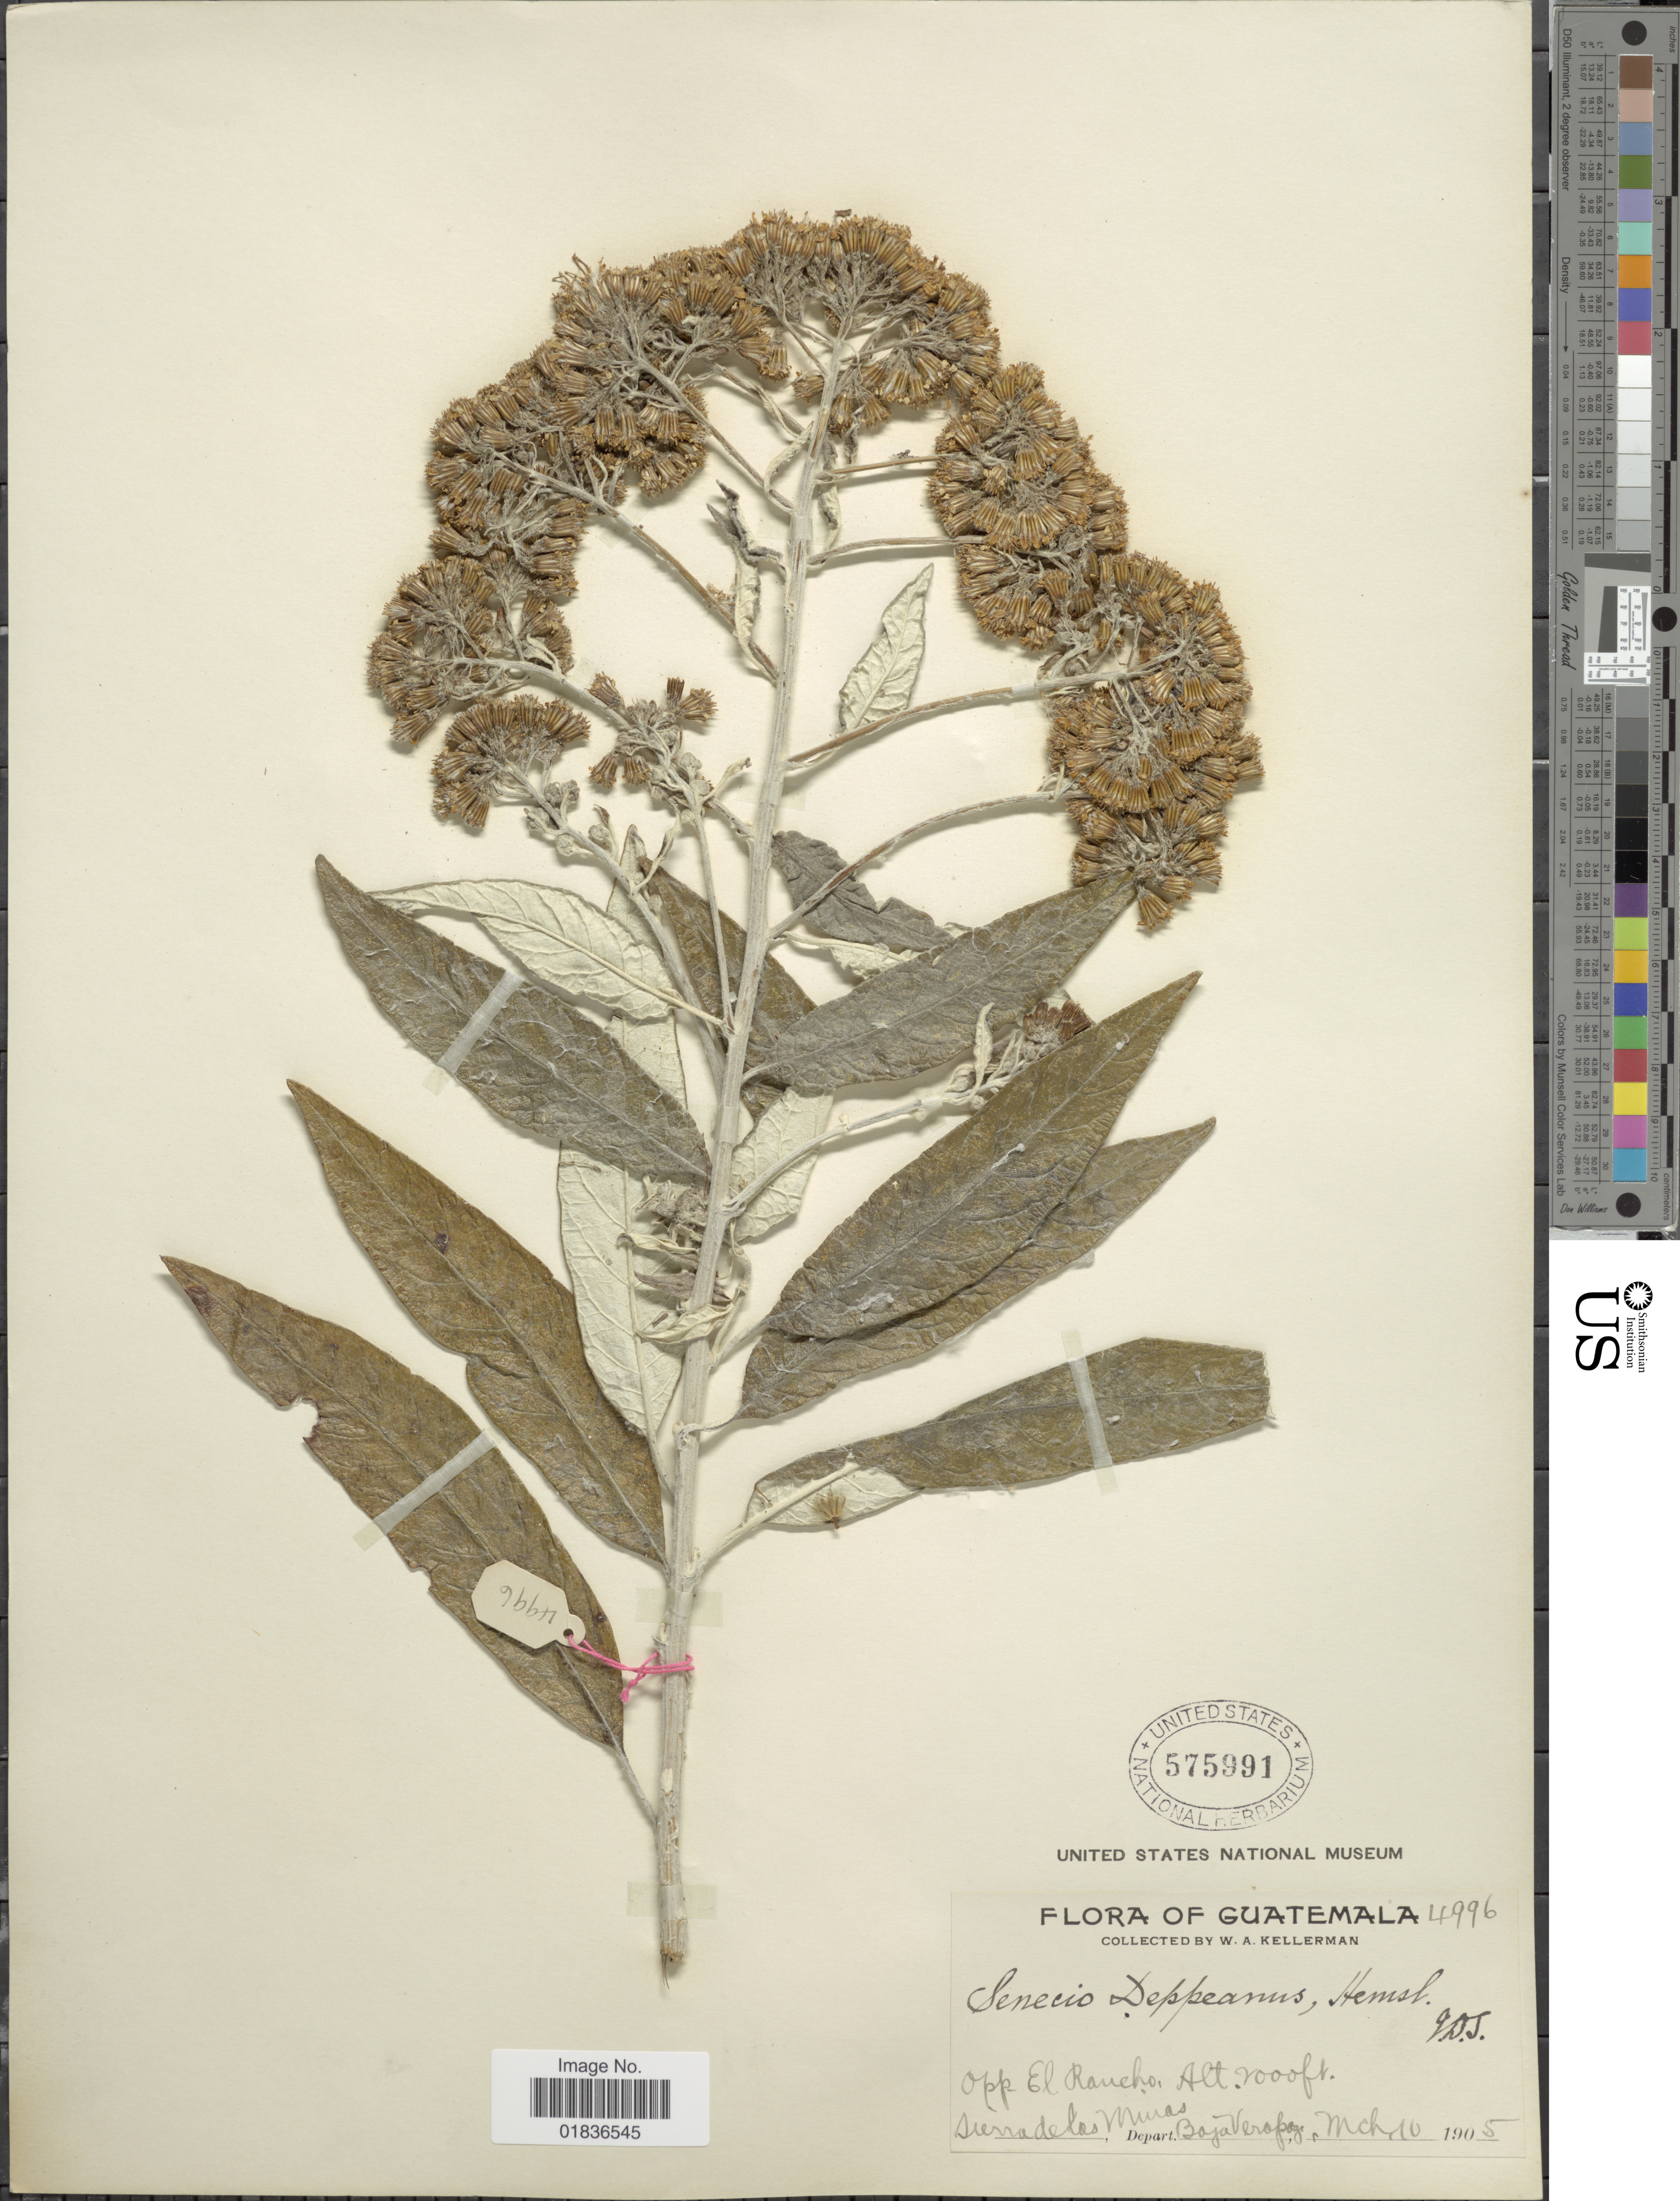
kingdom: Plantae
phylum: Tracheophyta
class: Magnoliopsida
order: Asterales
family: Asteraceae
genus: Senecio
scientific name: Senecio deppeanus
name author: Hemsl.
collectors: W. Kellerman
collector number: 4996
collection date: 1905-03-10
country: Guatemala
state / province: Baja Verapaz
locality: Opp. El Rancho, Sierra de las Muras.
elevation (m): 610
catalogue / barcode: US 575991